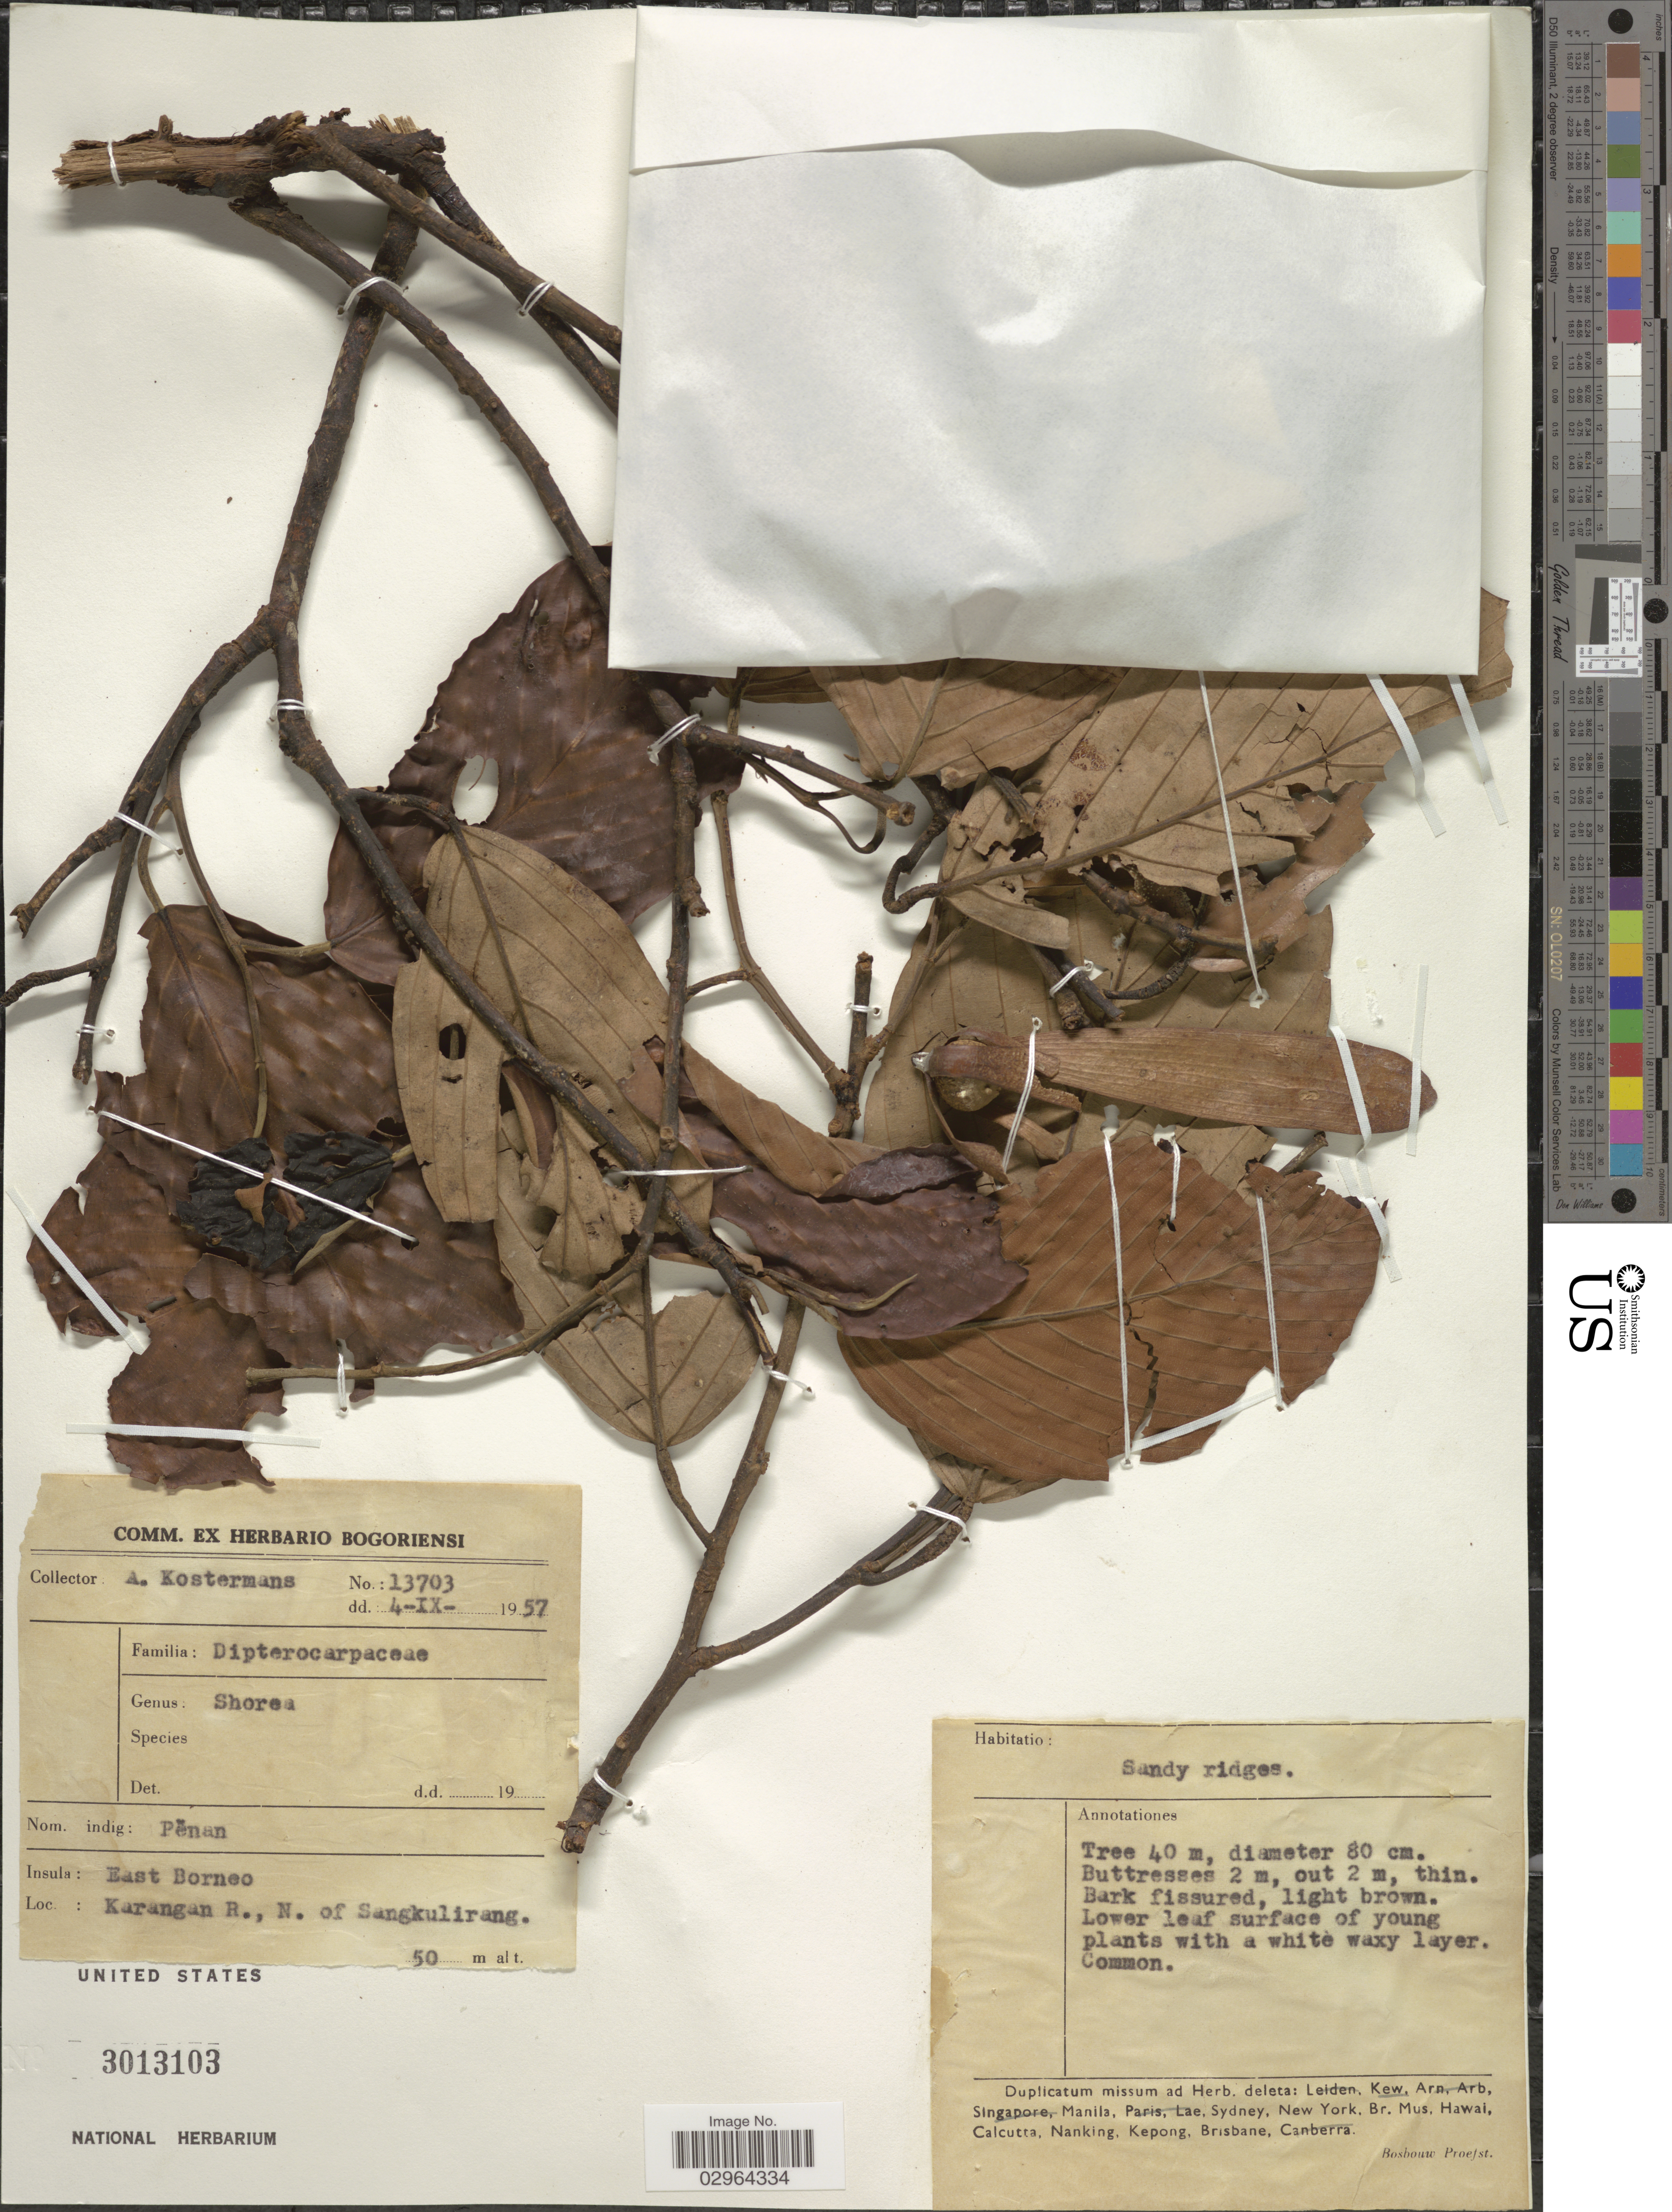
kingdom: Plantae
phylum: Tracheophyta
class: Magnoliopsida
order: Malvales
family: Dipterocarpaceae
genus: Parashorea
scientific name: Parashorea tomentella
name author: (Symington) Meijer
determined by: Ashton, P. S.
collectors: A. J. G. Kostermans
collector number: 13703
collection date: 1957-09-04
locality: Insula: East Borneo. Karangan R., N. of Sangkulirang.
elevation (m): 50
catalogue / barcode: US 3013103